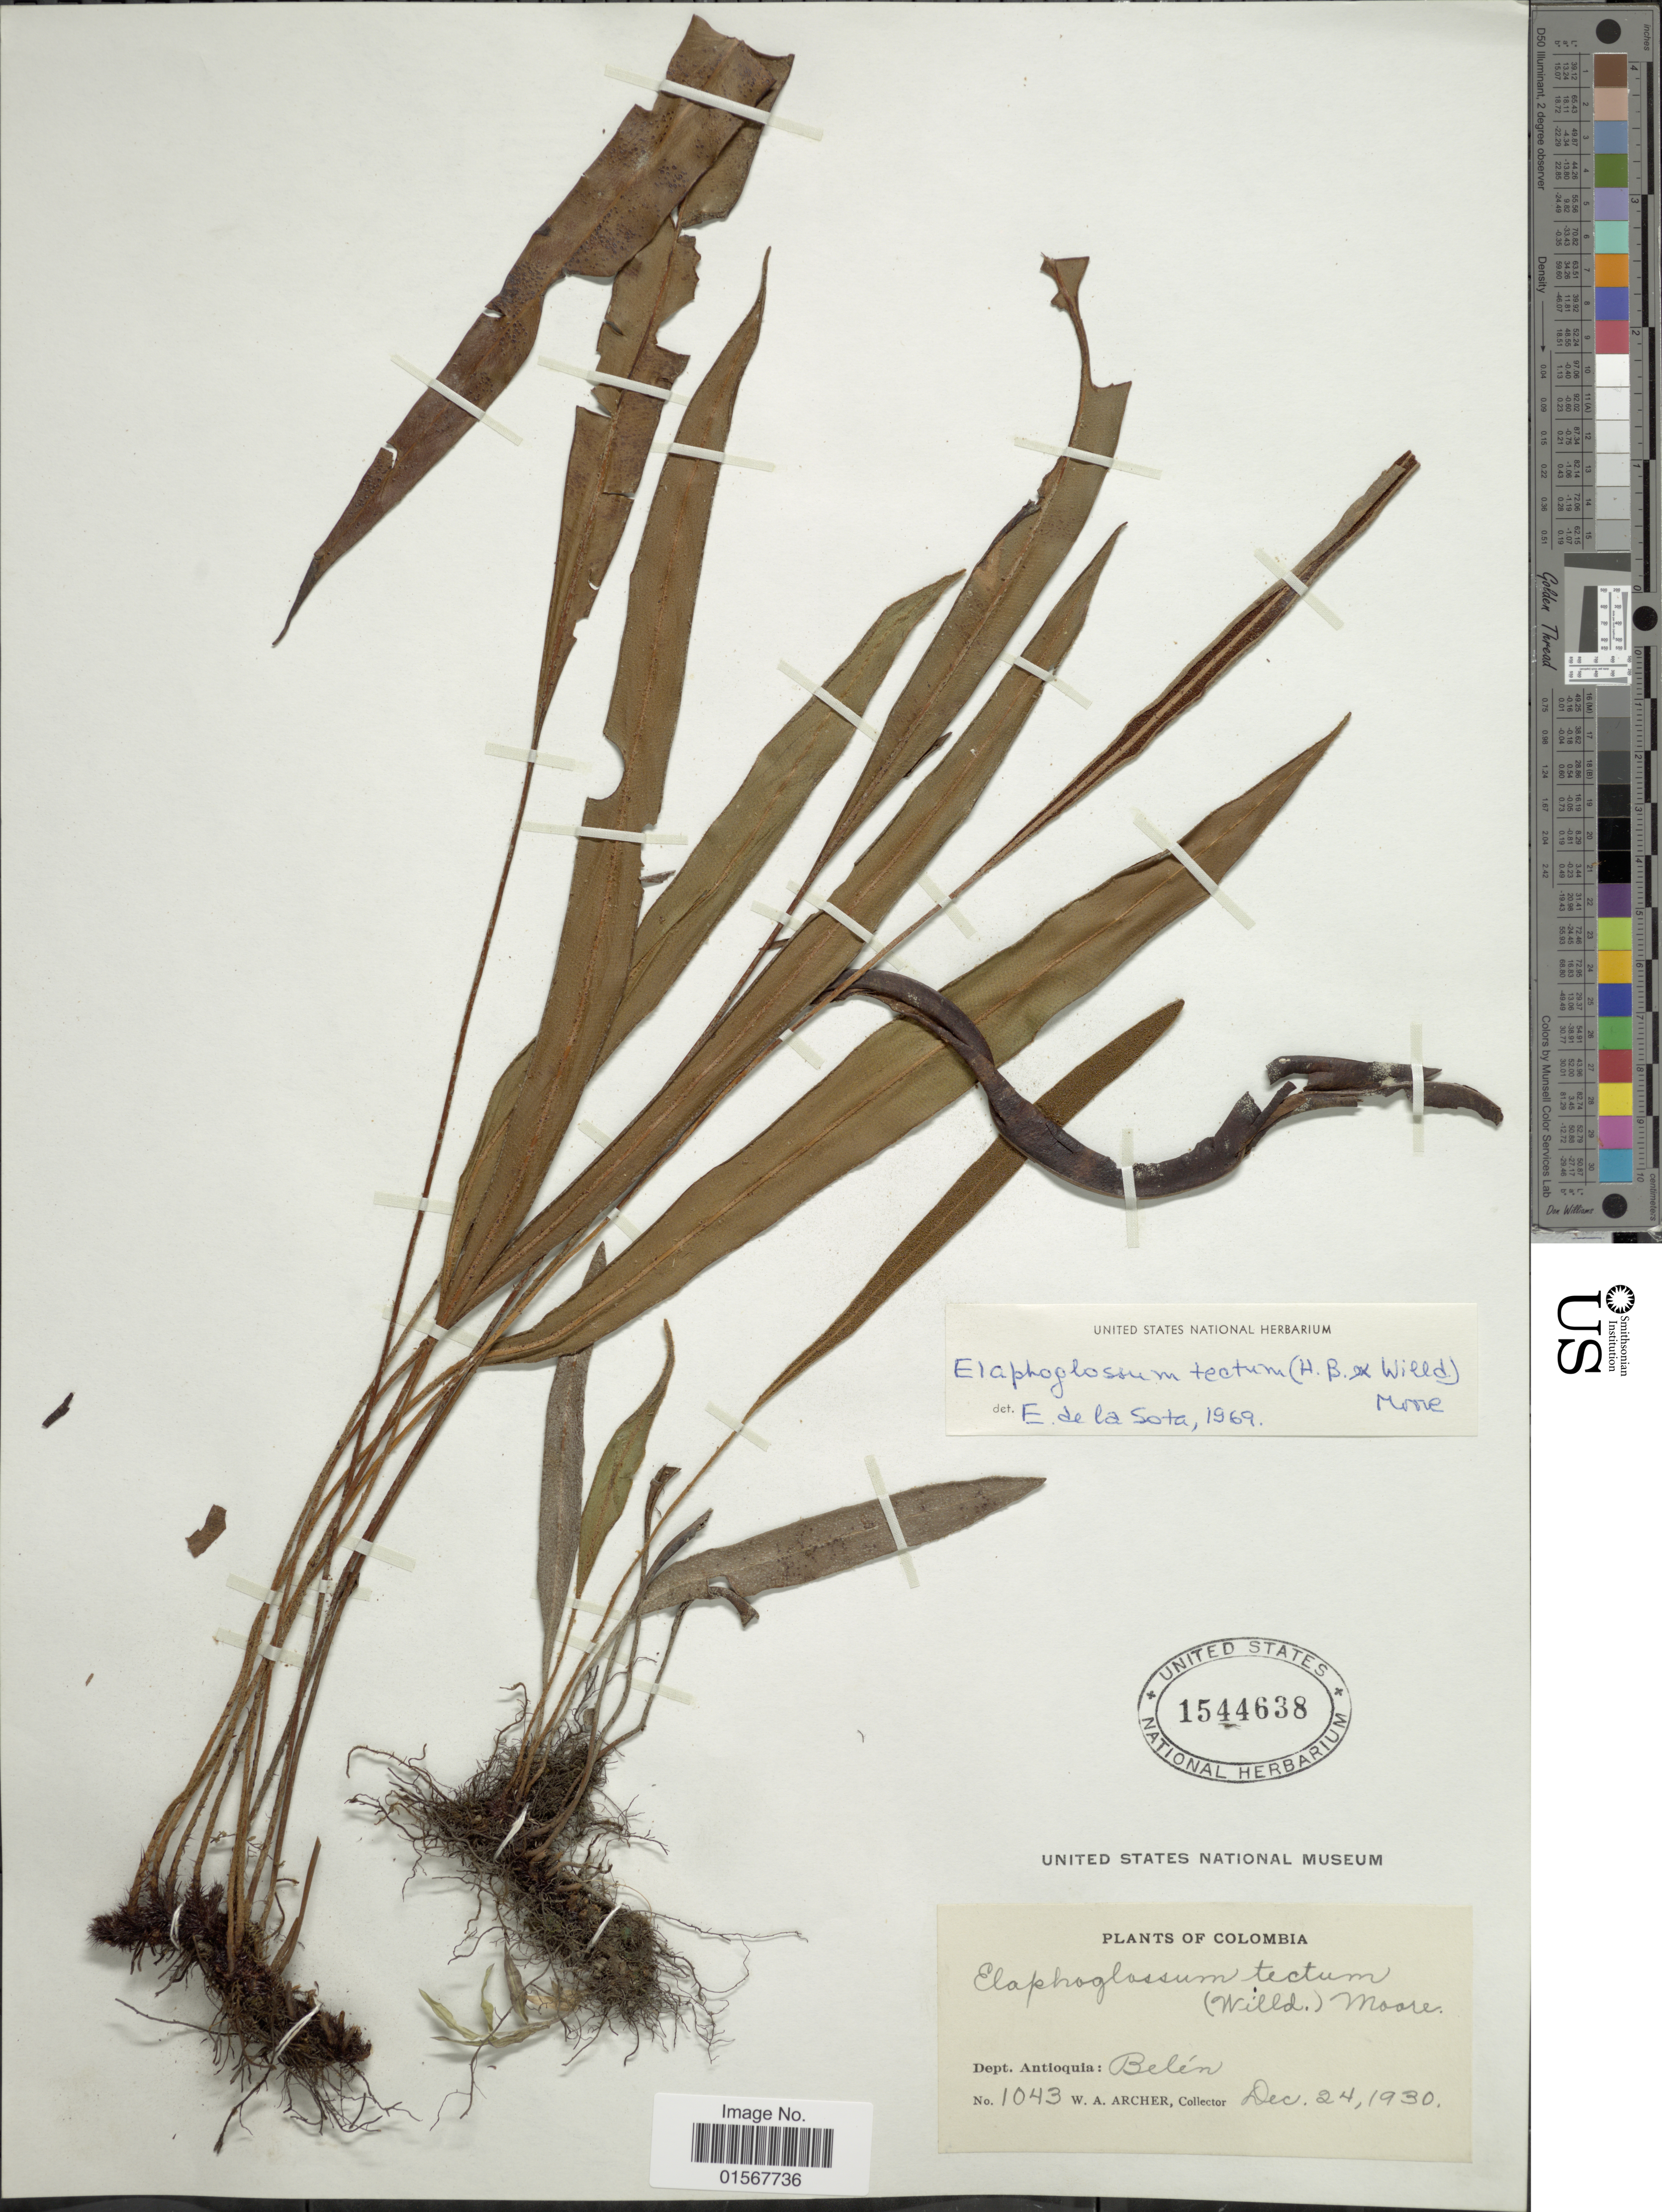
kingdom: Plantae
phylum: Tracheophyta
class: Polypodiopsida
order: Polypodiales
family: Dryopteridaceae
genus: Elaphoglossum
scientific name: Elaphoglossum tectum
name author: (Humb. & Bonpl.) Moore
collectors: W. A. Archer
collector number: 1043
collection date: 1930-12-24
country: Colombia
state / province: Antioquia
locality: Dept. Antioquia: Belen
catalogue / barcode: US 1544638